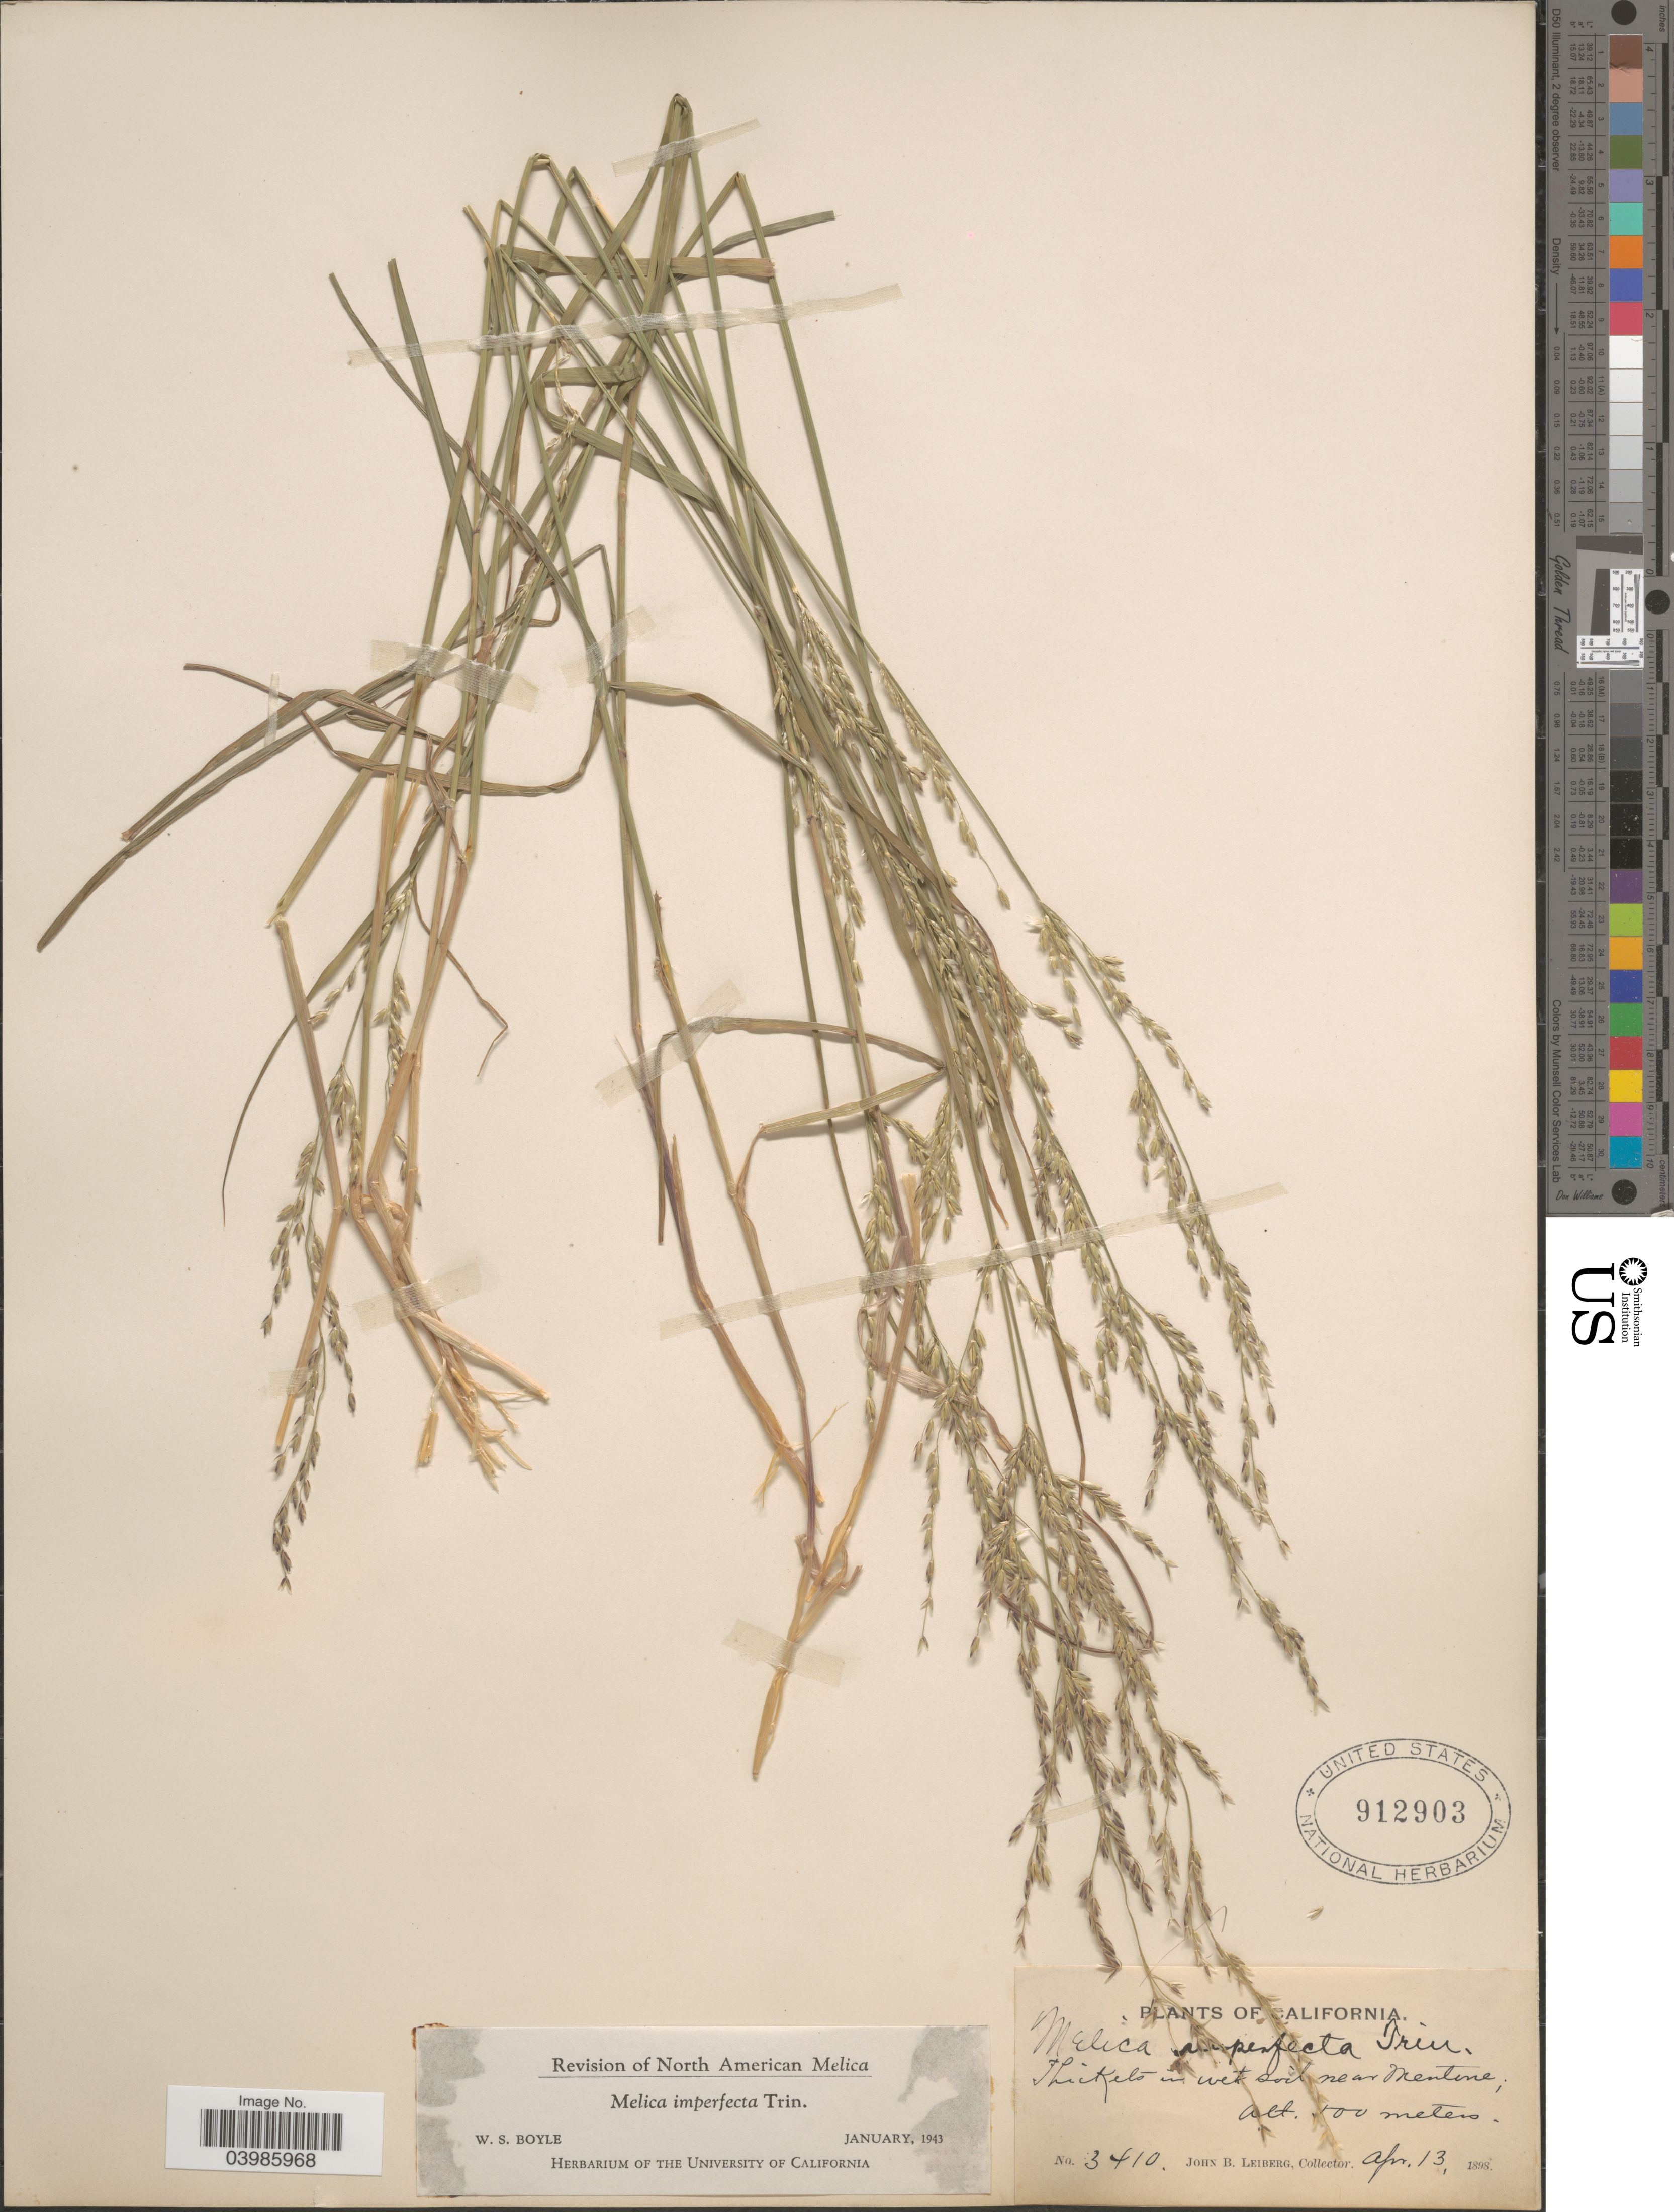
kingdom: Plantae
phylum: Tracheophyta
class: Liliopsida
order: Poales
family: Poaceae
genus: Melica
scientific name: Melica imperfecta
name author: Trin.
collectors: J. B. Leiberg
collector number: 3410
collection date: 1898-04-13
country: United States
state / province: California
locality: Thickets in wet soil near Mentone.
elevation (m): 500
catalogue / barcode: US 912903